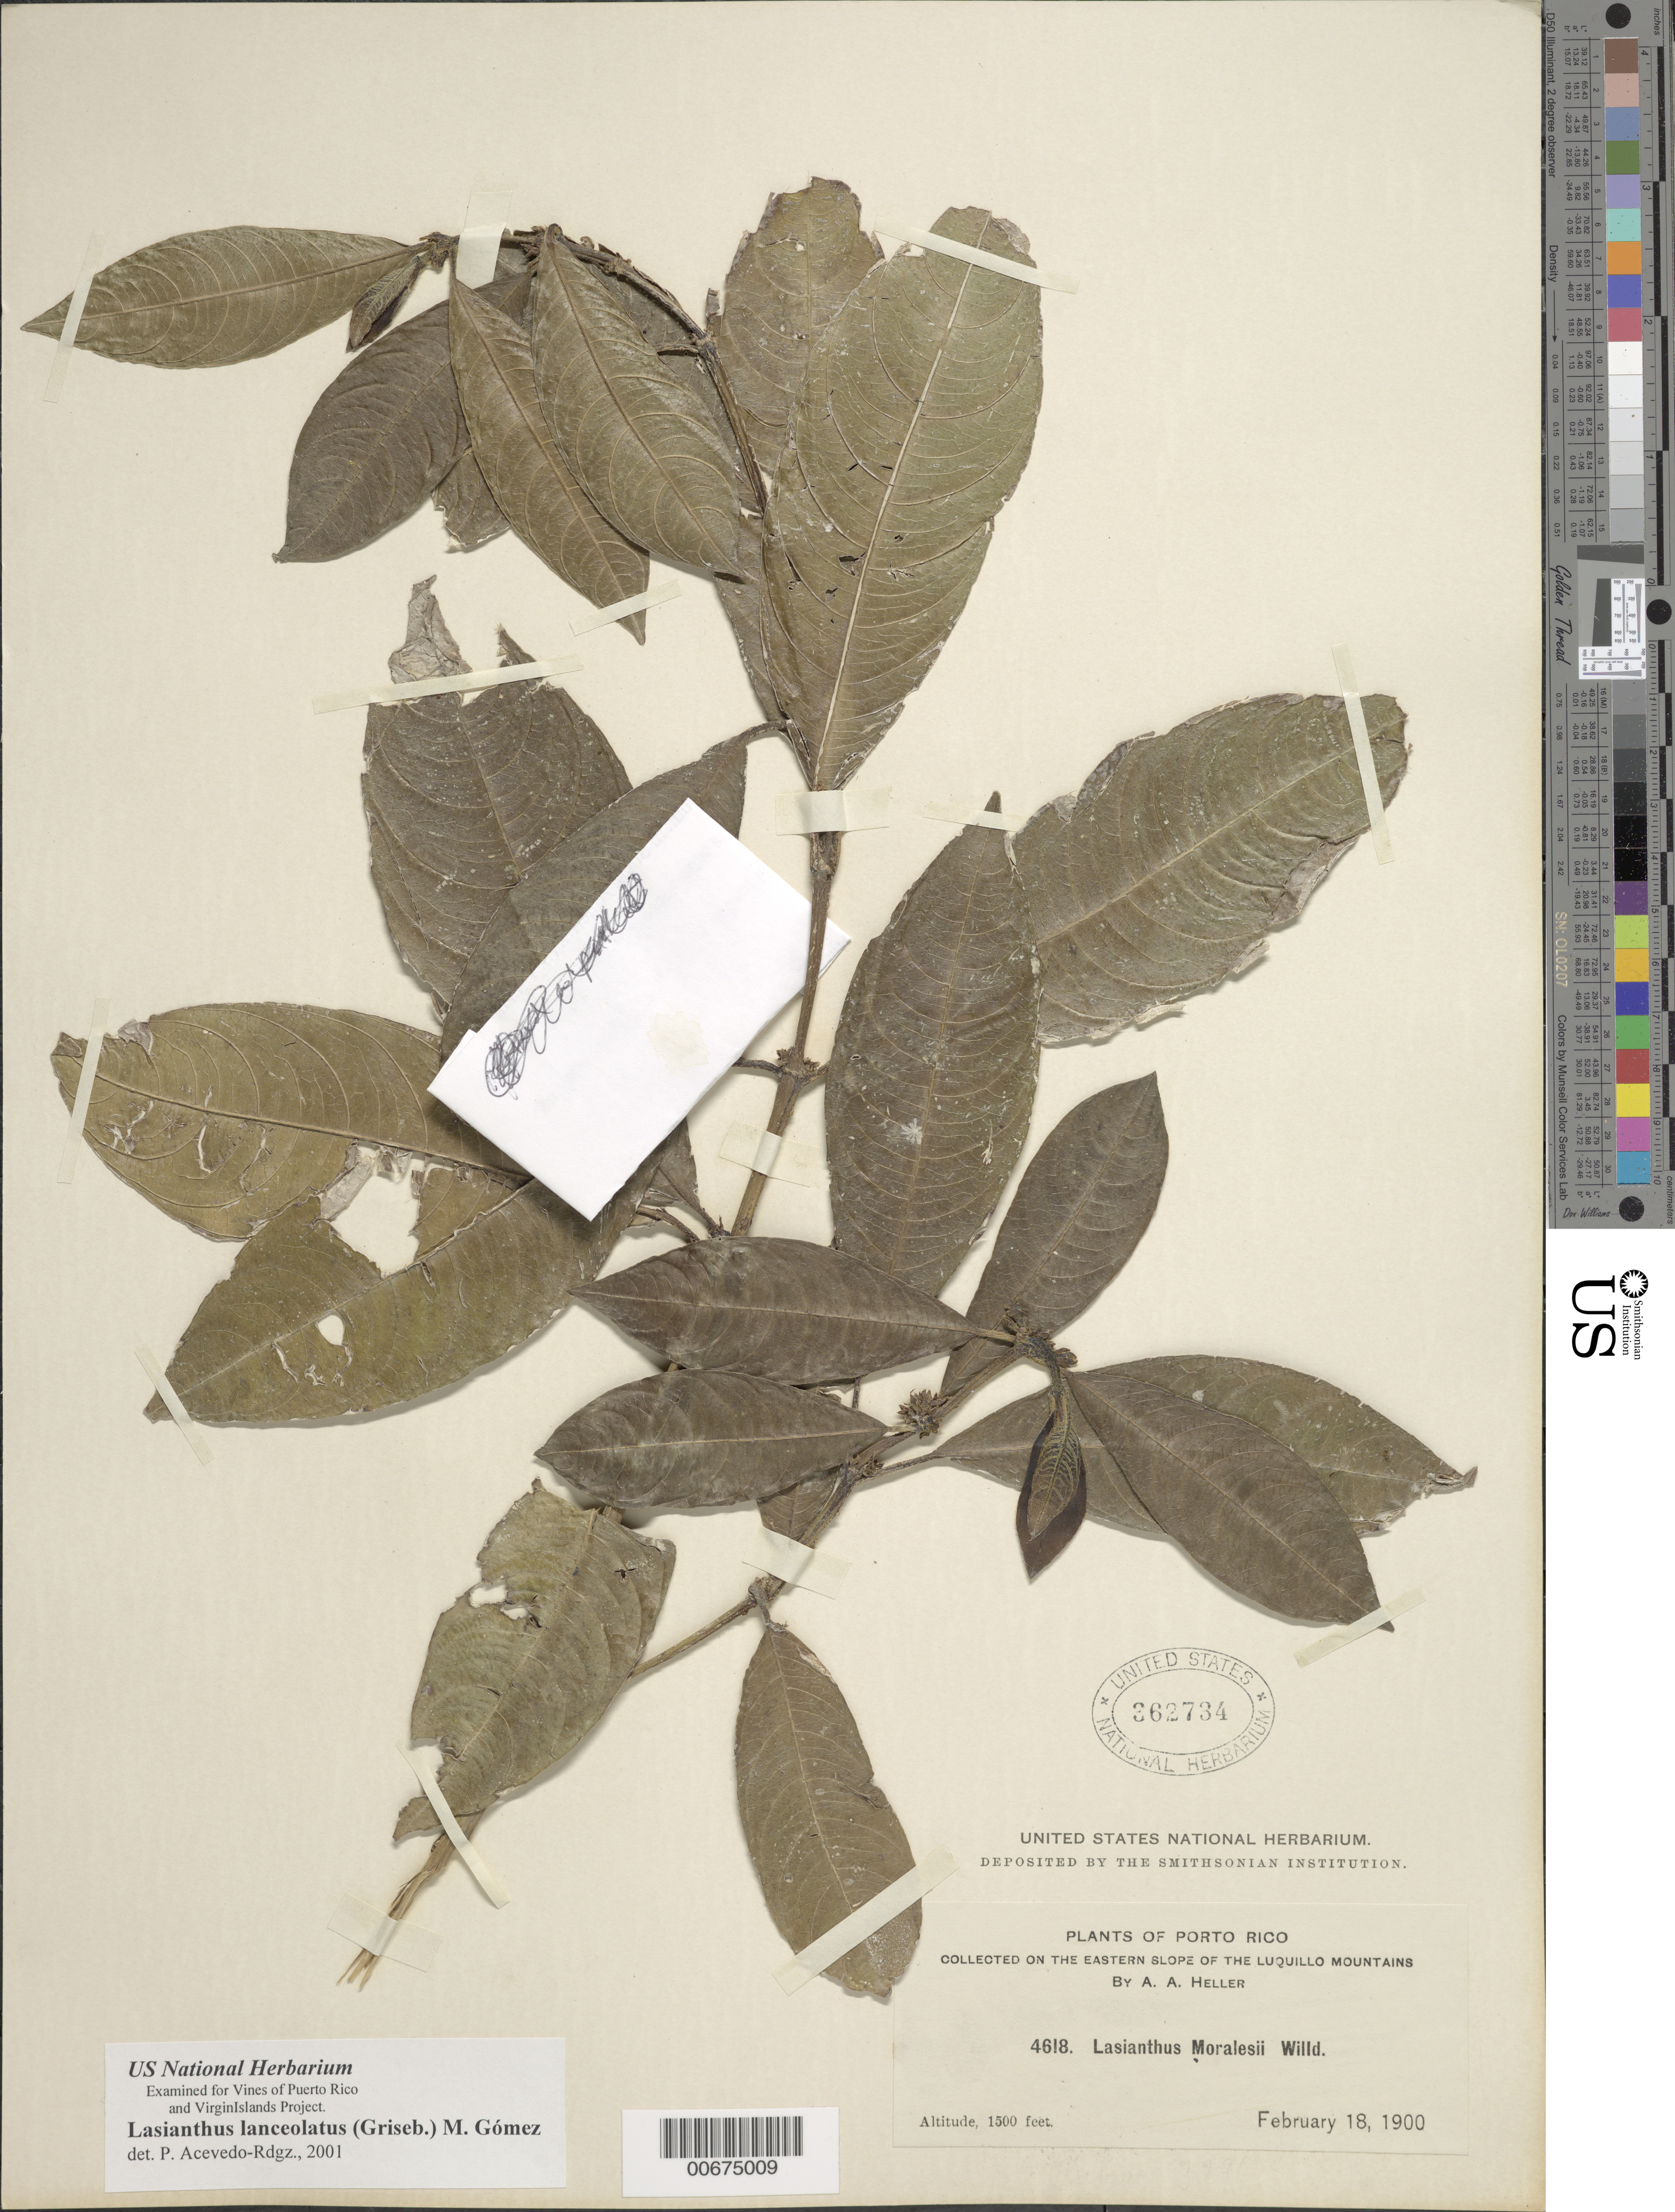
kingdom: Plantae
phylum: Tracheophyta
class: Magnoliopsida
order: Gentianales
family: Rubiaceae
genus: Lasianthus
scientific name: Lasianthus lanceolatus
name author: (Griseb.) Urb.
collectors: A. A. Heller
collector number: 4618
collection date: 1900-02-18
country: Puerto Rico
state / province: Luquillo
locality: On the Eastern Slope of the Luquillo Mountains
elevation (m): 457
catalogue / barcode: US 362734